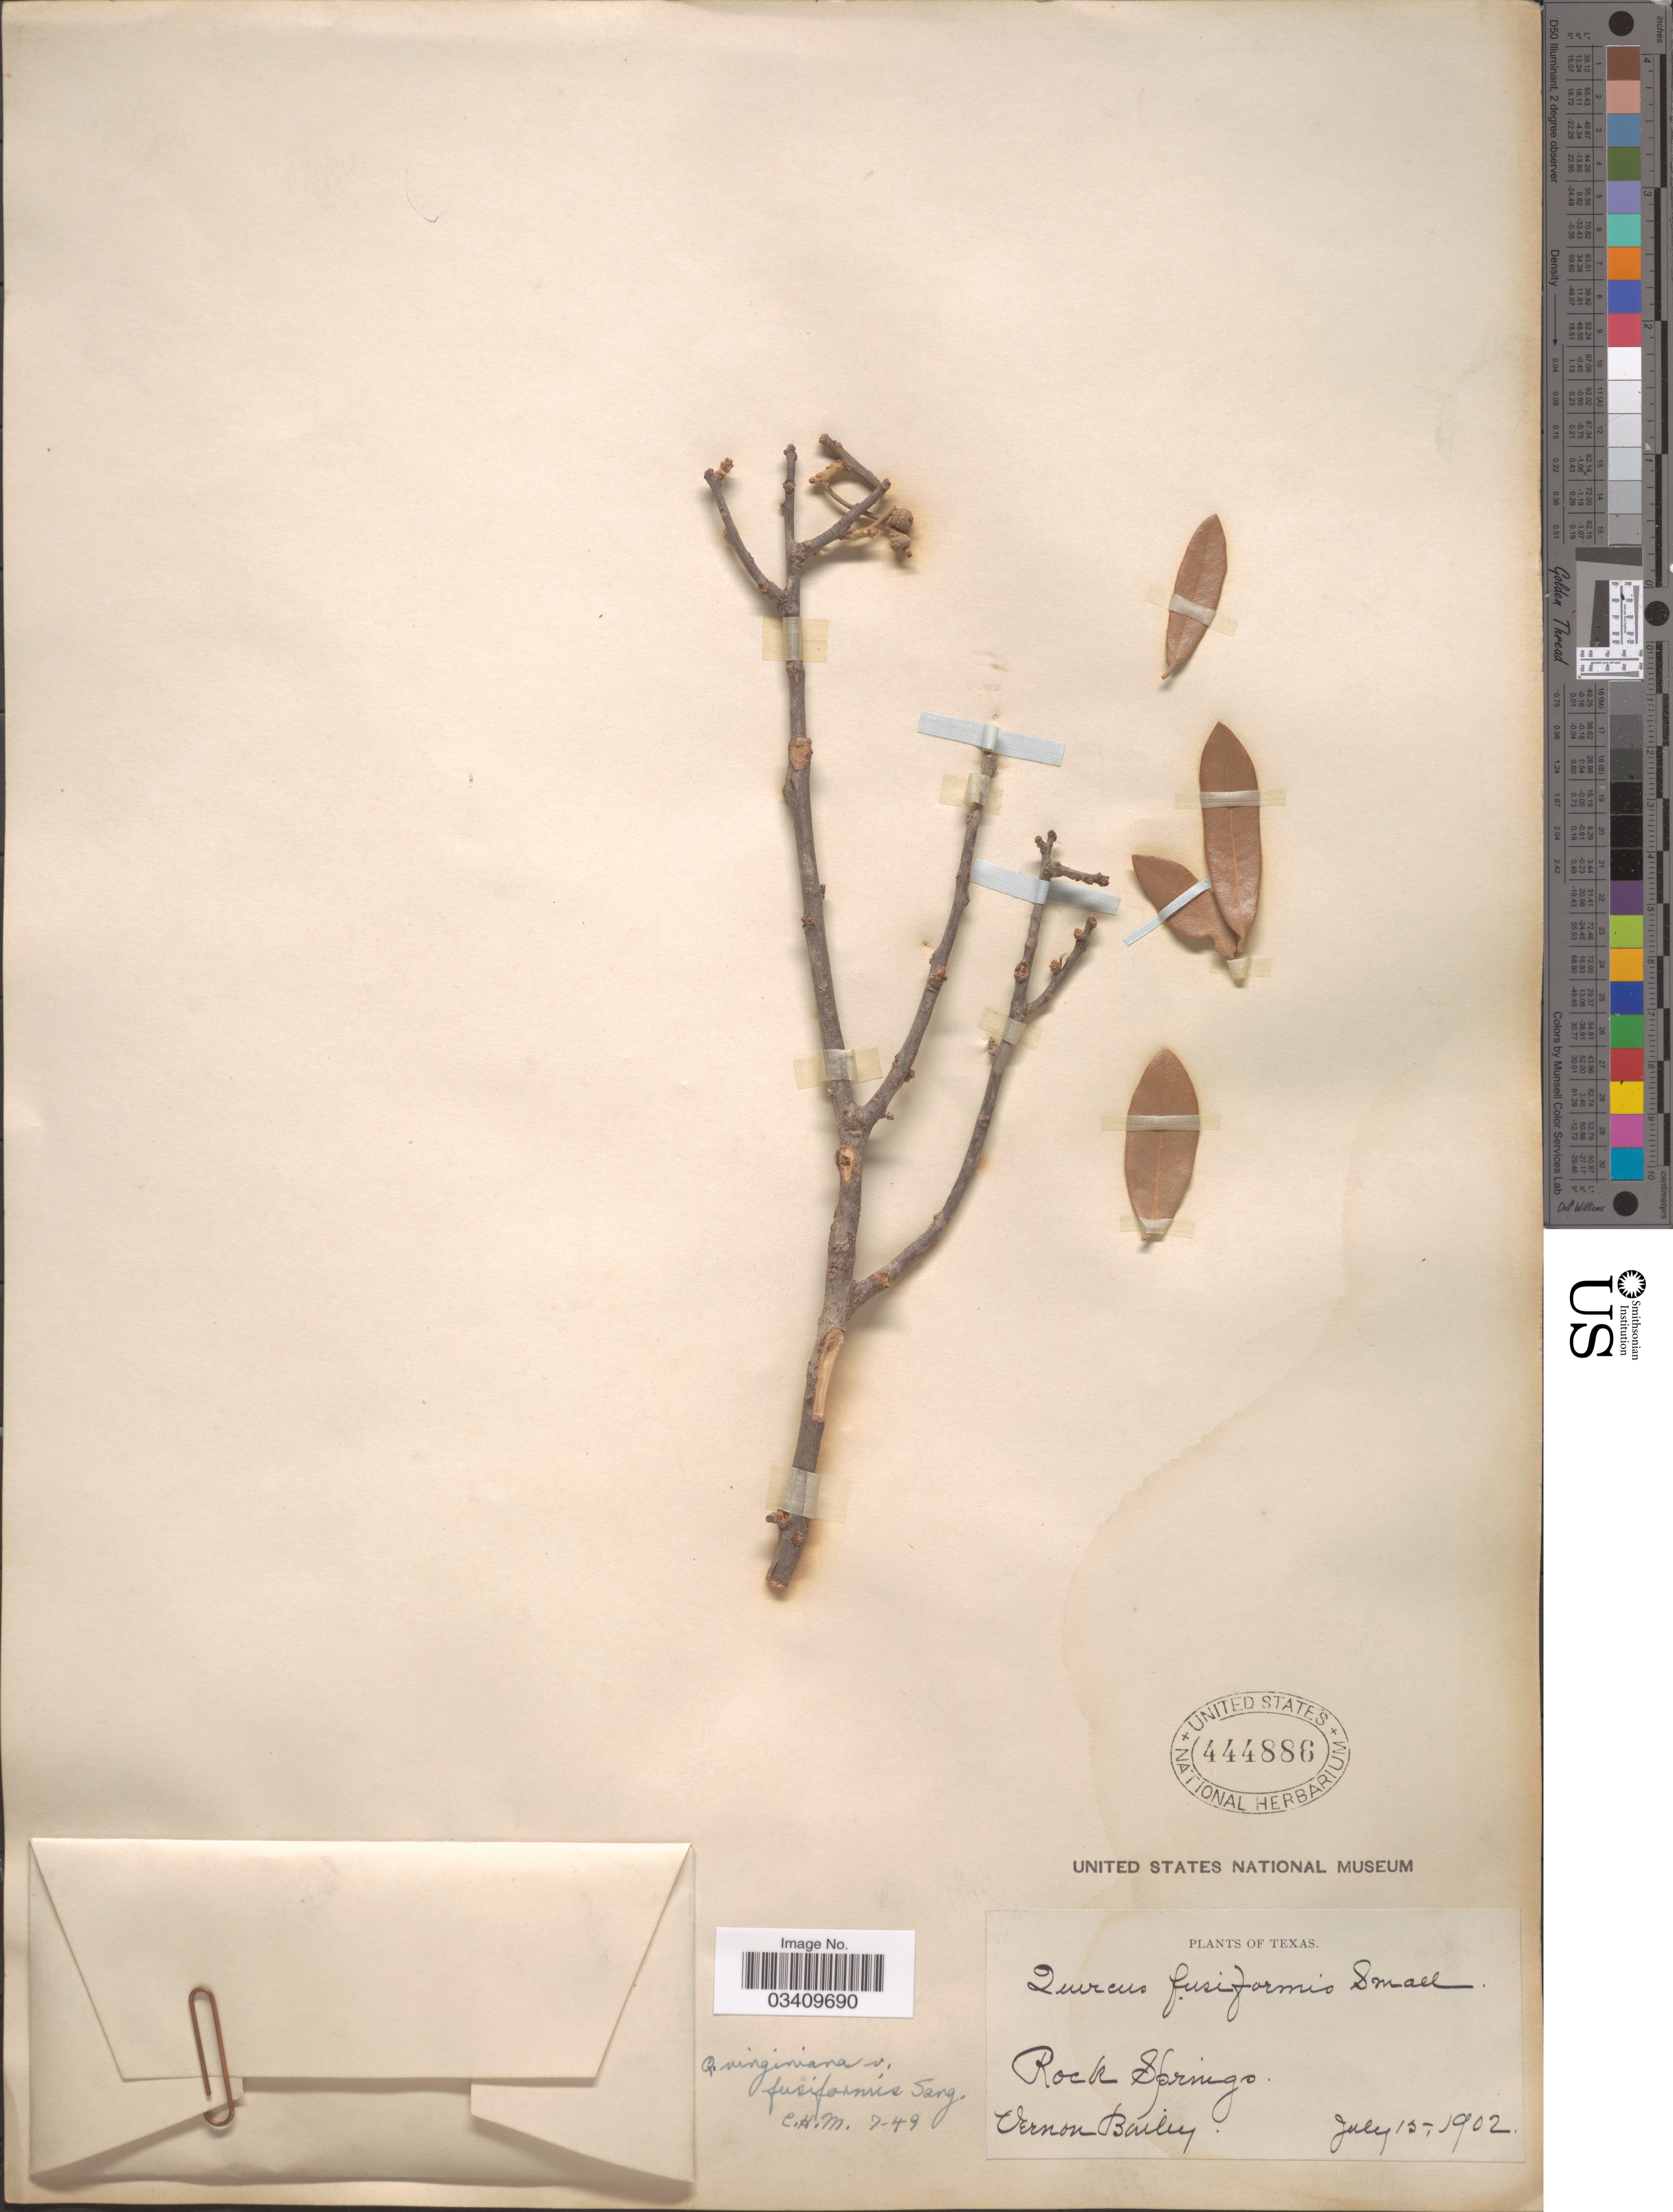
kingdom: Plantae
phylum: Tracheophyta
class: Magnoliopsida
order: Fagales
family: Fagaceae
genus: Quercus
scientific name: Quercus virginiana var. fusiformis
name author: (Small) Sarg.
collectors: V. O. Bailey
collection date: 1902-07-15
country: United States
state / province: Texas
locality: Rock Springs.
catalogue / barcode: US 444886